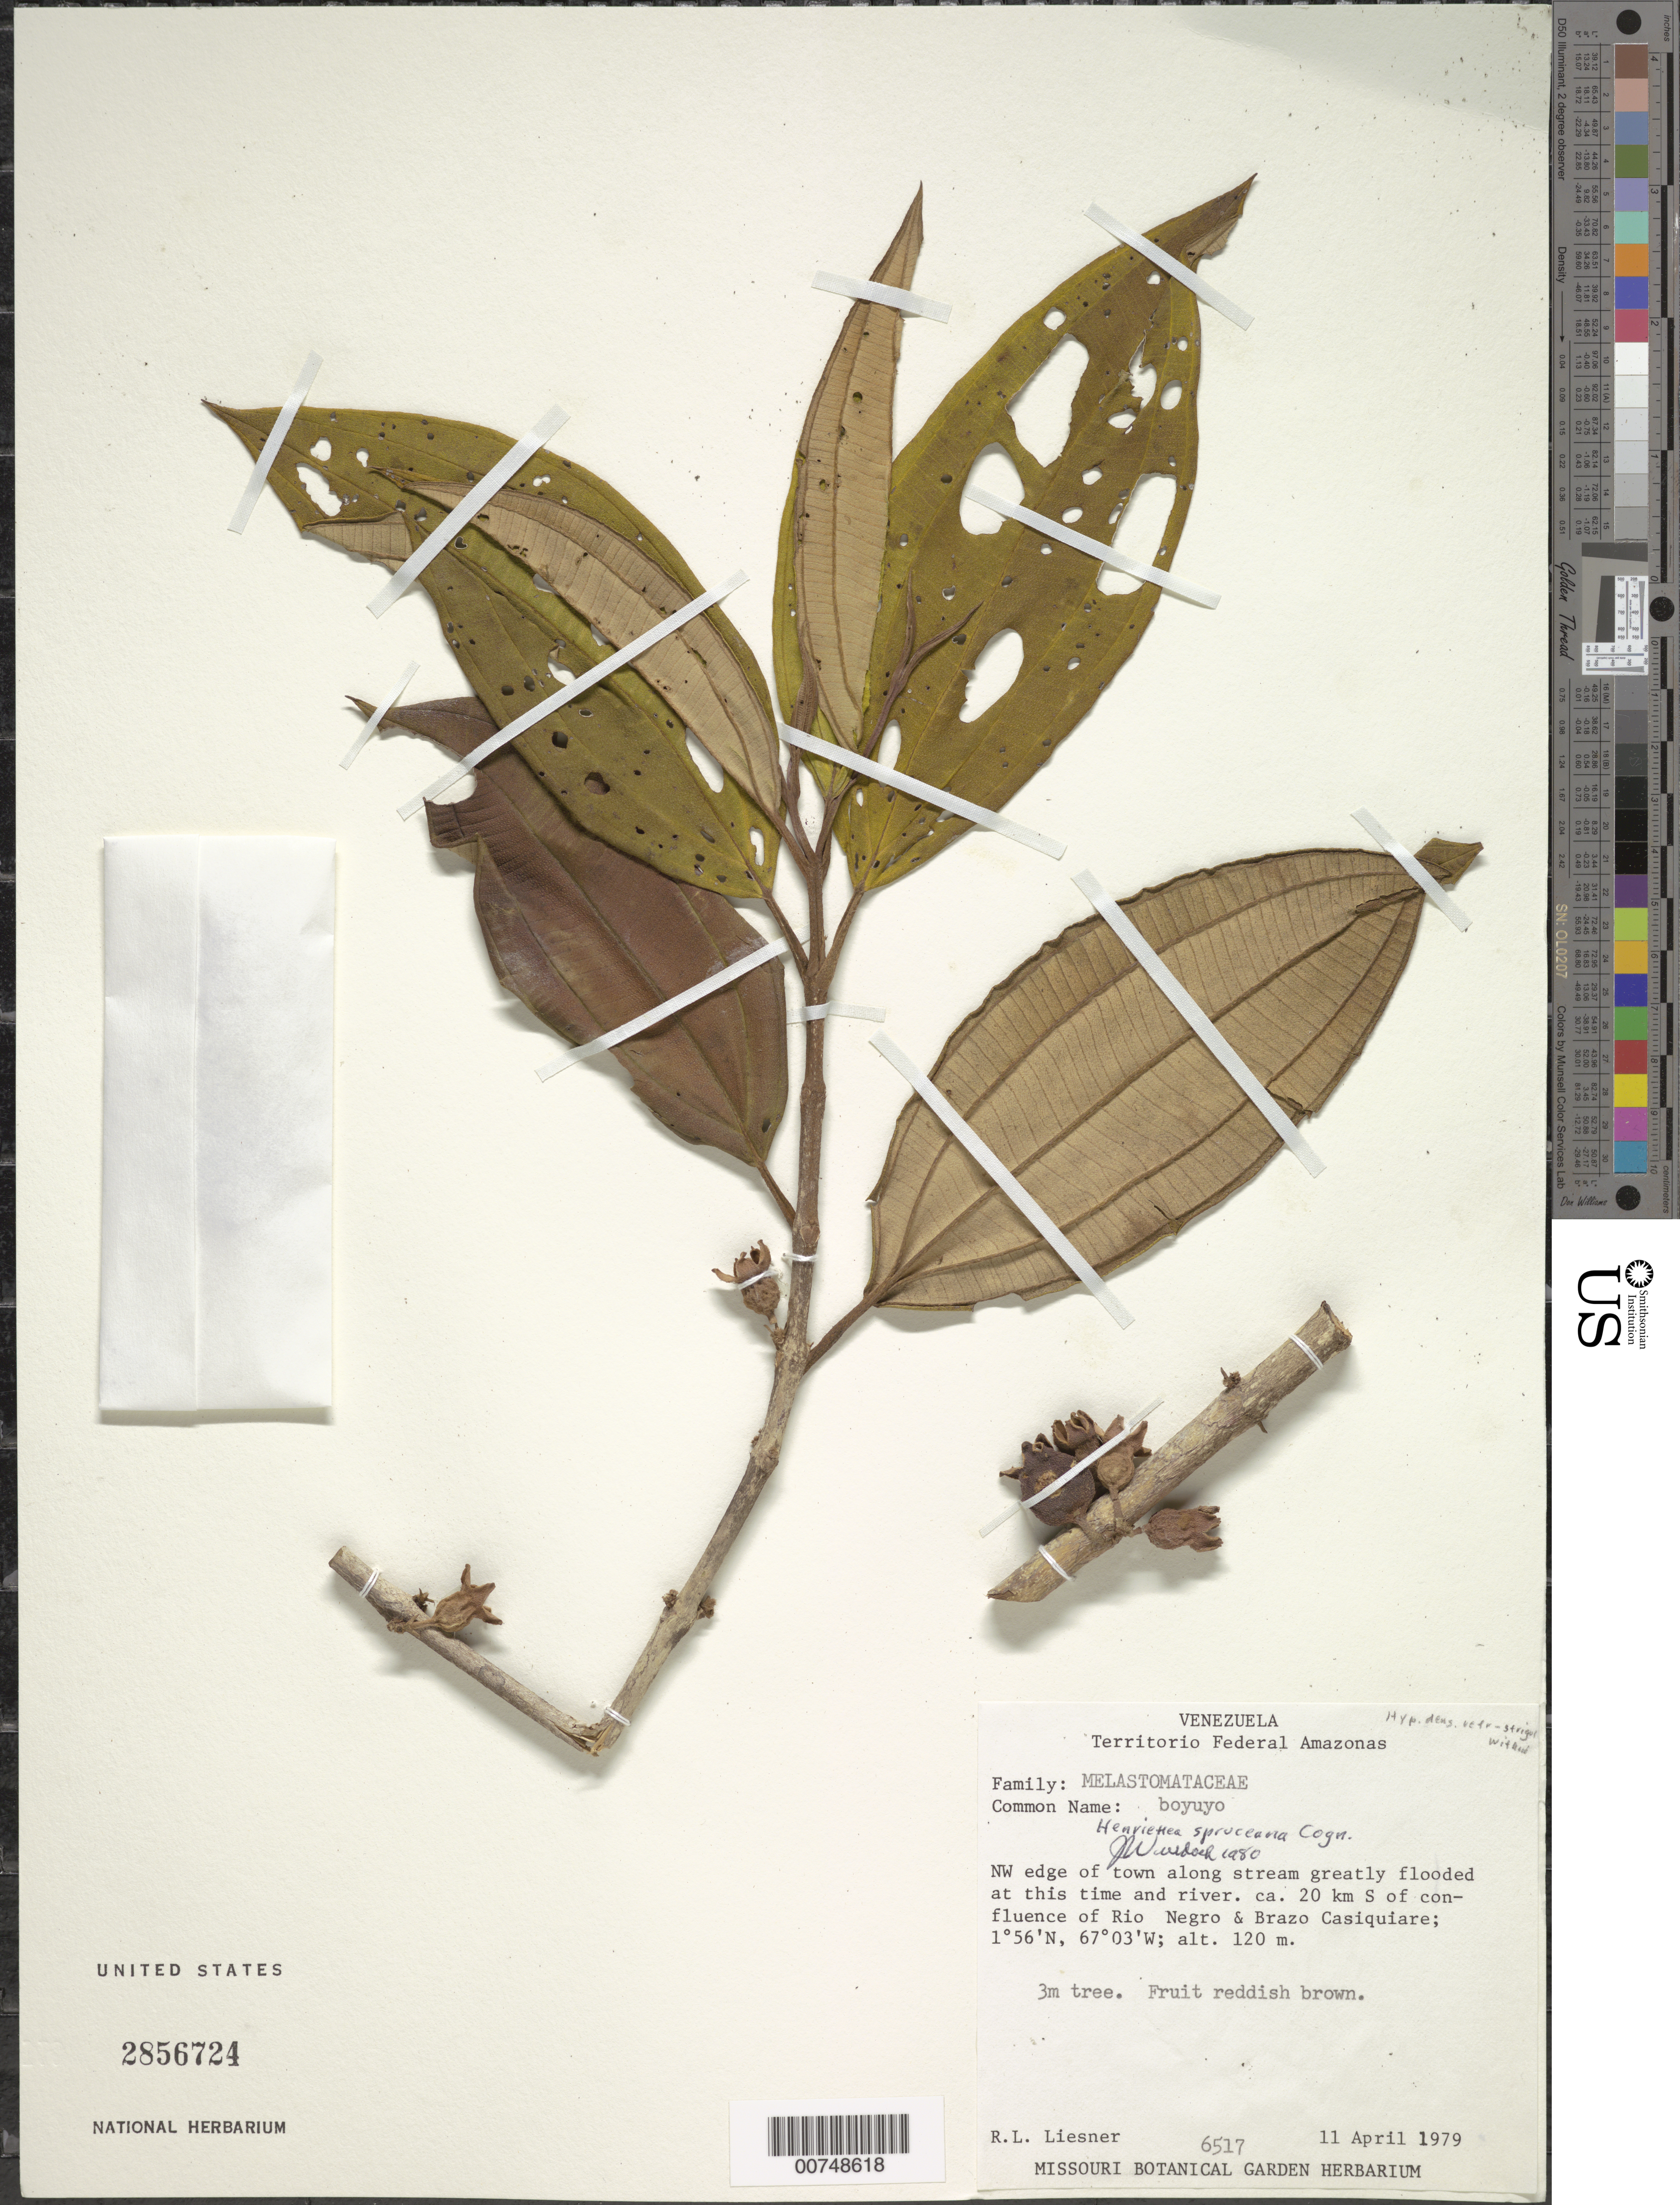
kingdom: Plantae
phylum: Tracheophyta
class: Magnoliopsida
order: Myrtales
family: Melastomataceae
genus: Henriettea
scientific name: Henriettea spruceana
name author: Cogn.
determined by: Wurdack, John J., (US), US (UNITED STATES)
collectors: R. L. Liesner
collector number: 6517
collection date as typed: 11-Apr-79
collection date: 1979-04-11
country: Venezuela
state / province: Amazonas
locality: San Carlos de Río Negro, NW edge, 20 km S of confluence of Río Negro and Brazo Casiquiare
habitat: Edge of town along stream greatly flooded at this time and river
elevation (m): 120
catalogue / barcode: US 2856724